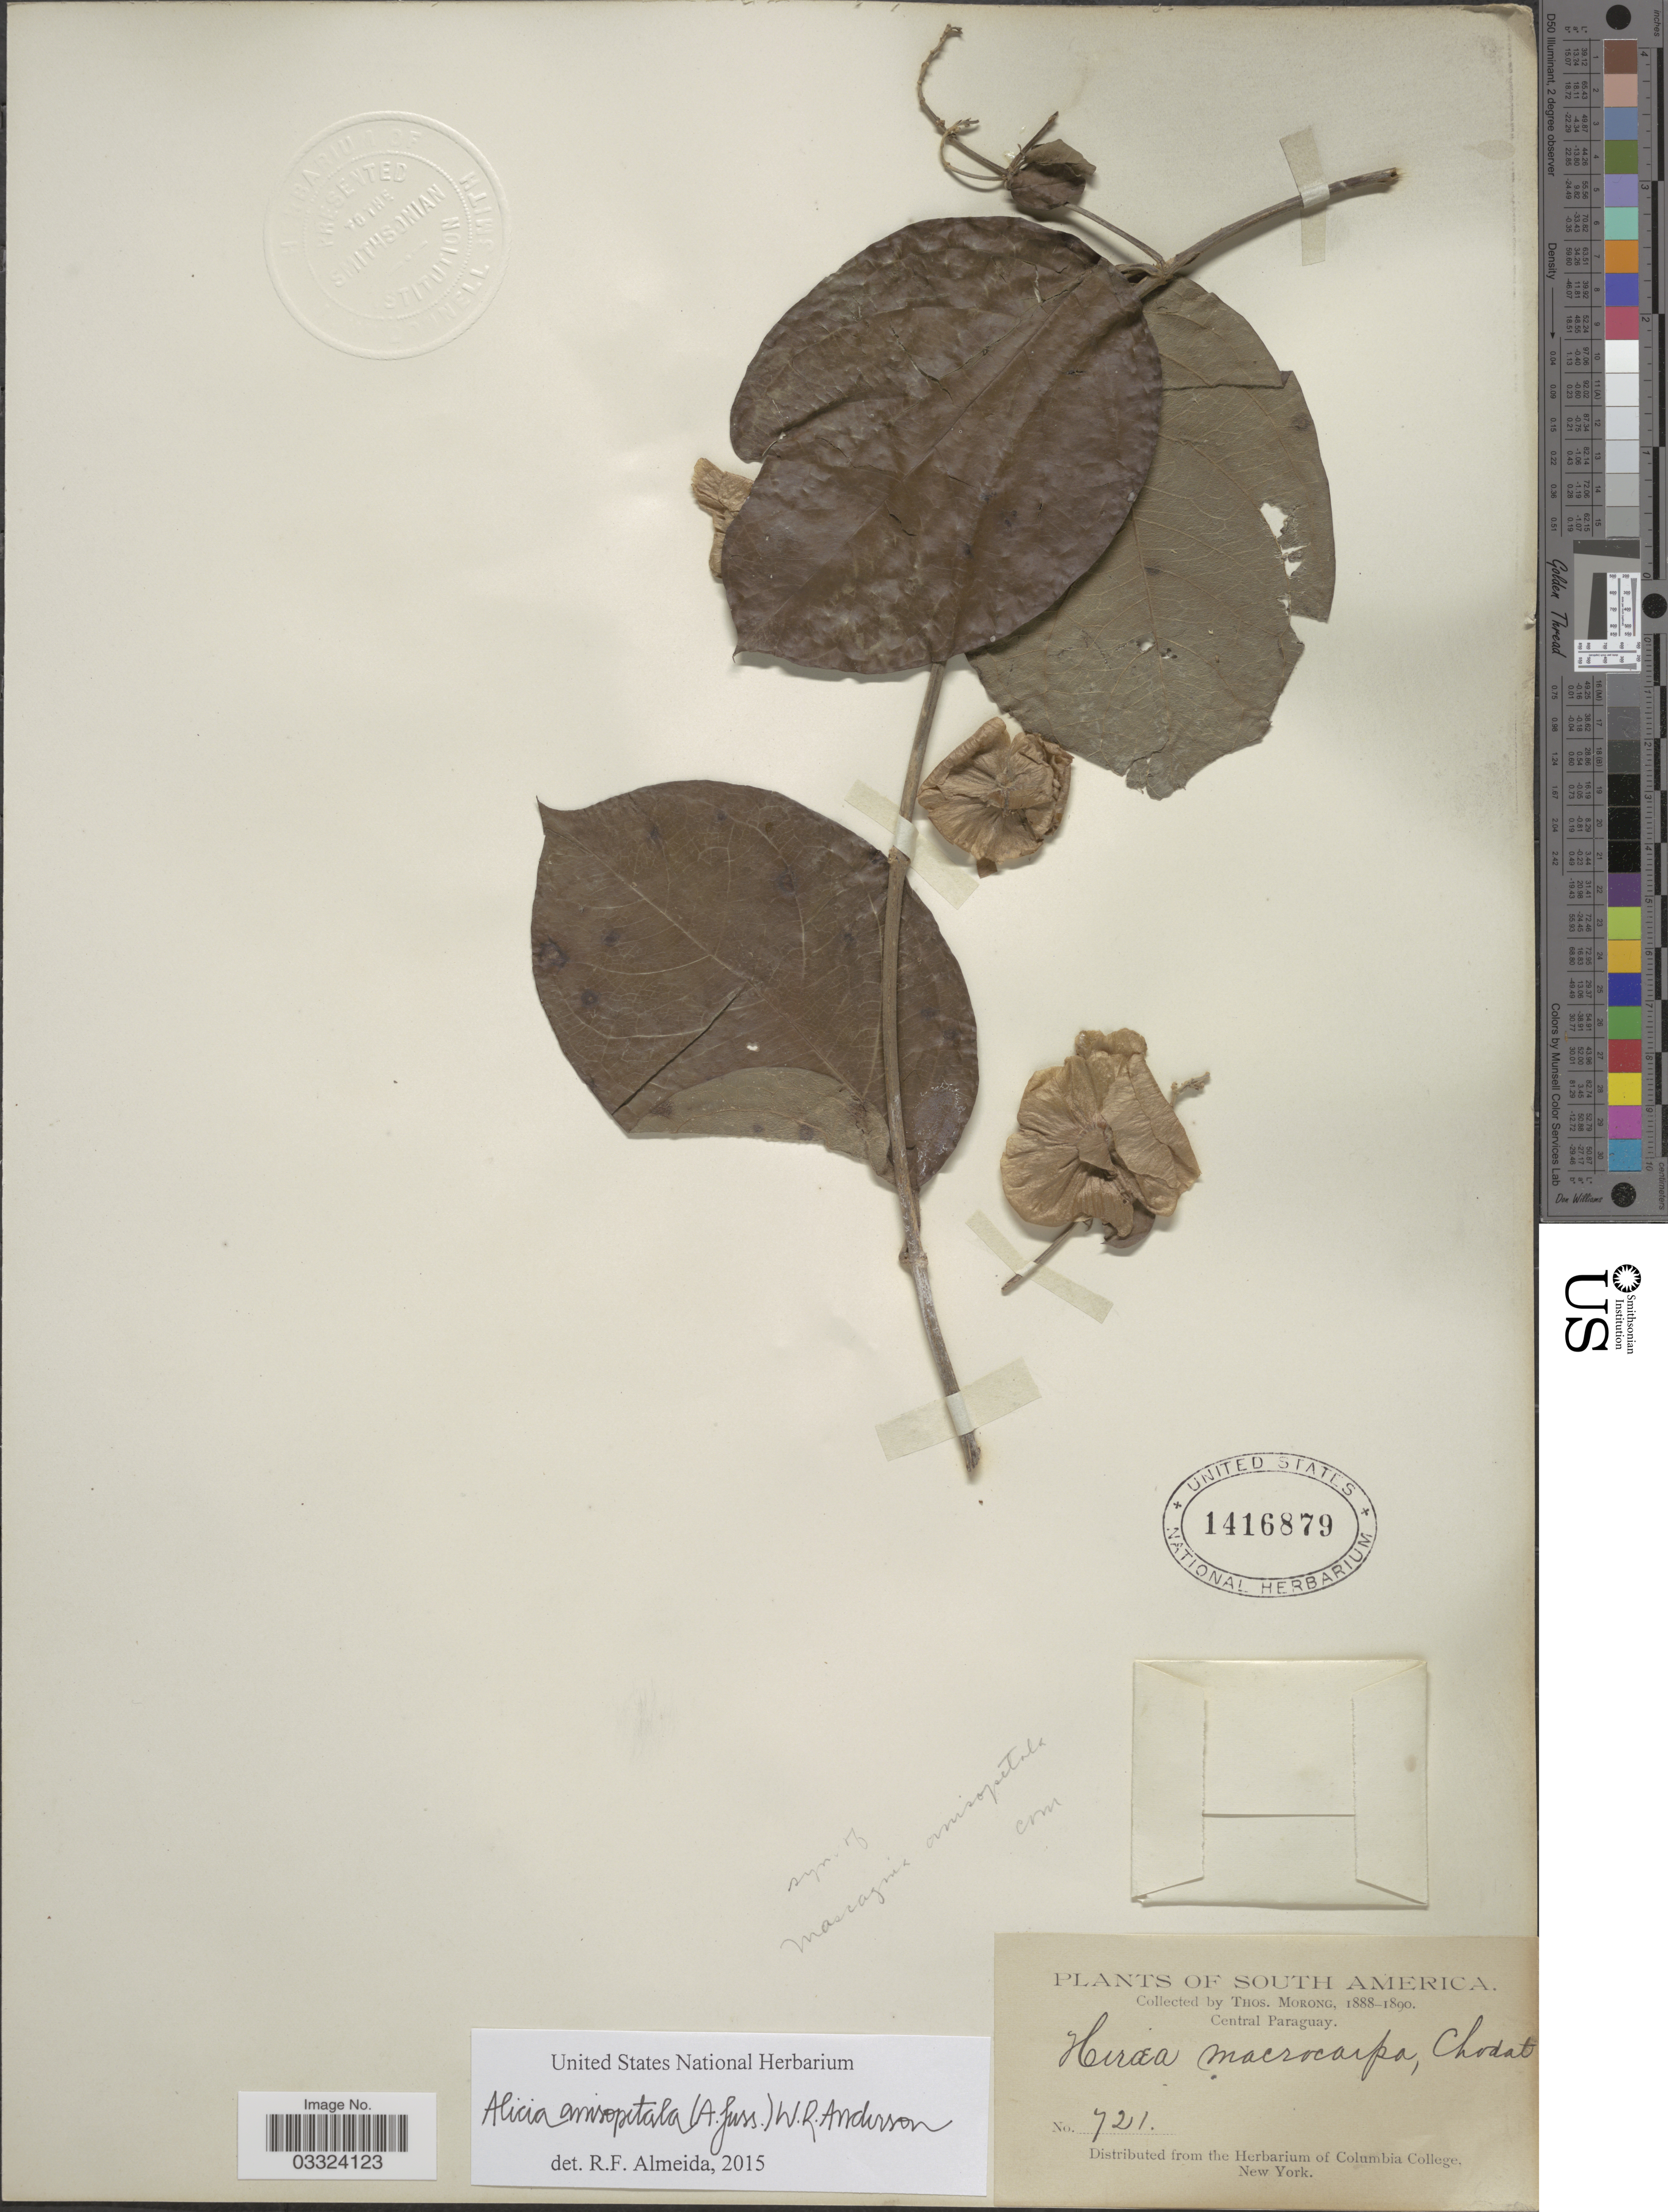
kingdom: Plantae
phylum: Tracheophyta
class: Magnoliopsida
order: Malpighiales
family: Malpighiaceae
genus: Alicia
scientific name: Alicia anisopetala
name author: (A. Juss.) W.R. Anderson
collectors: ex herb. T. Morong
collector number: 721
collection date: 1888/1890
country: Paraguay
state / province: Central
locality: Central Paraguay.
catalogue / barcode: US 1416879